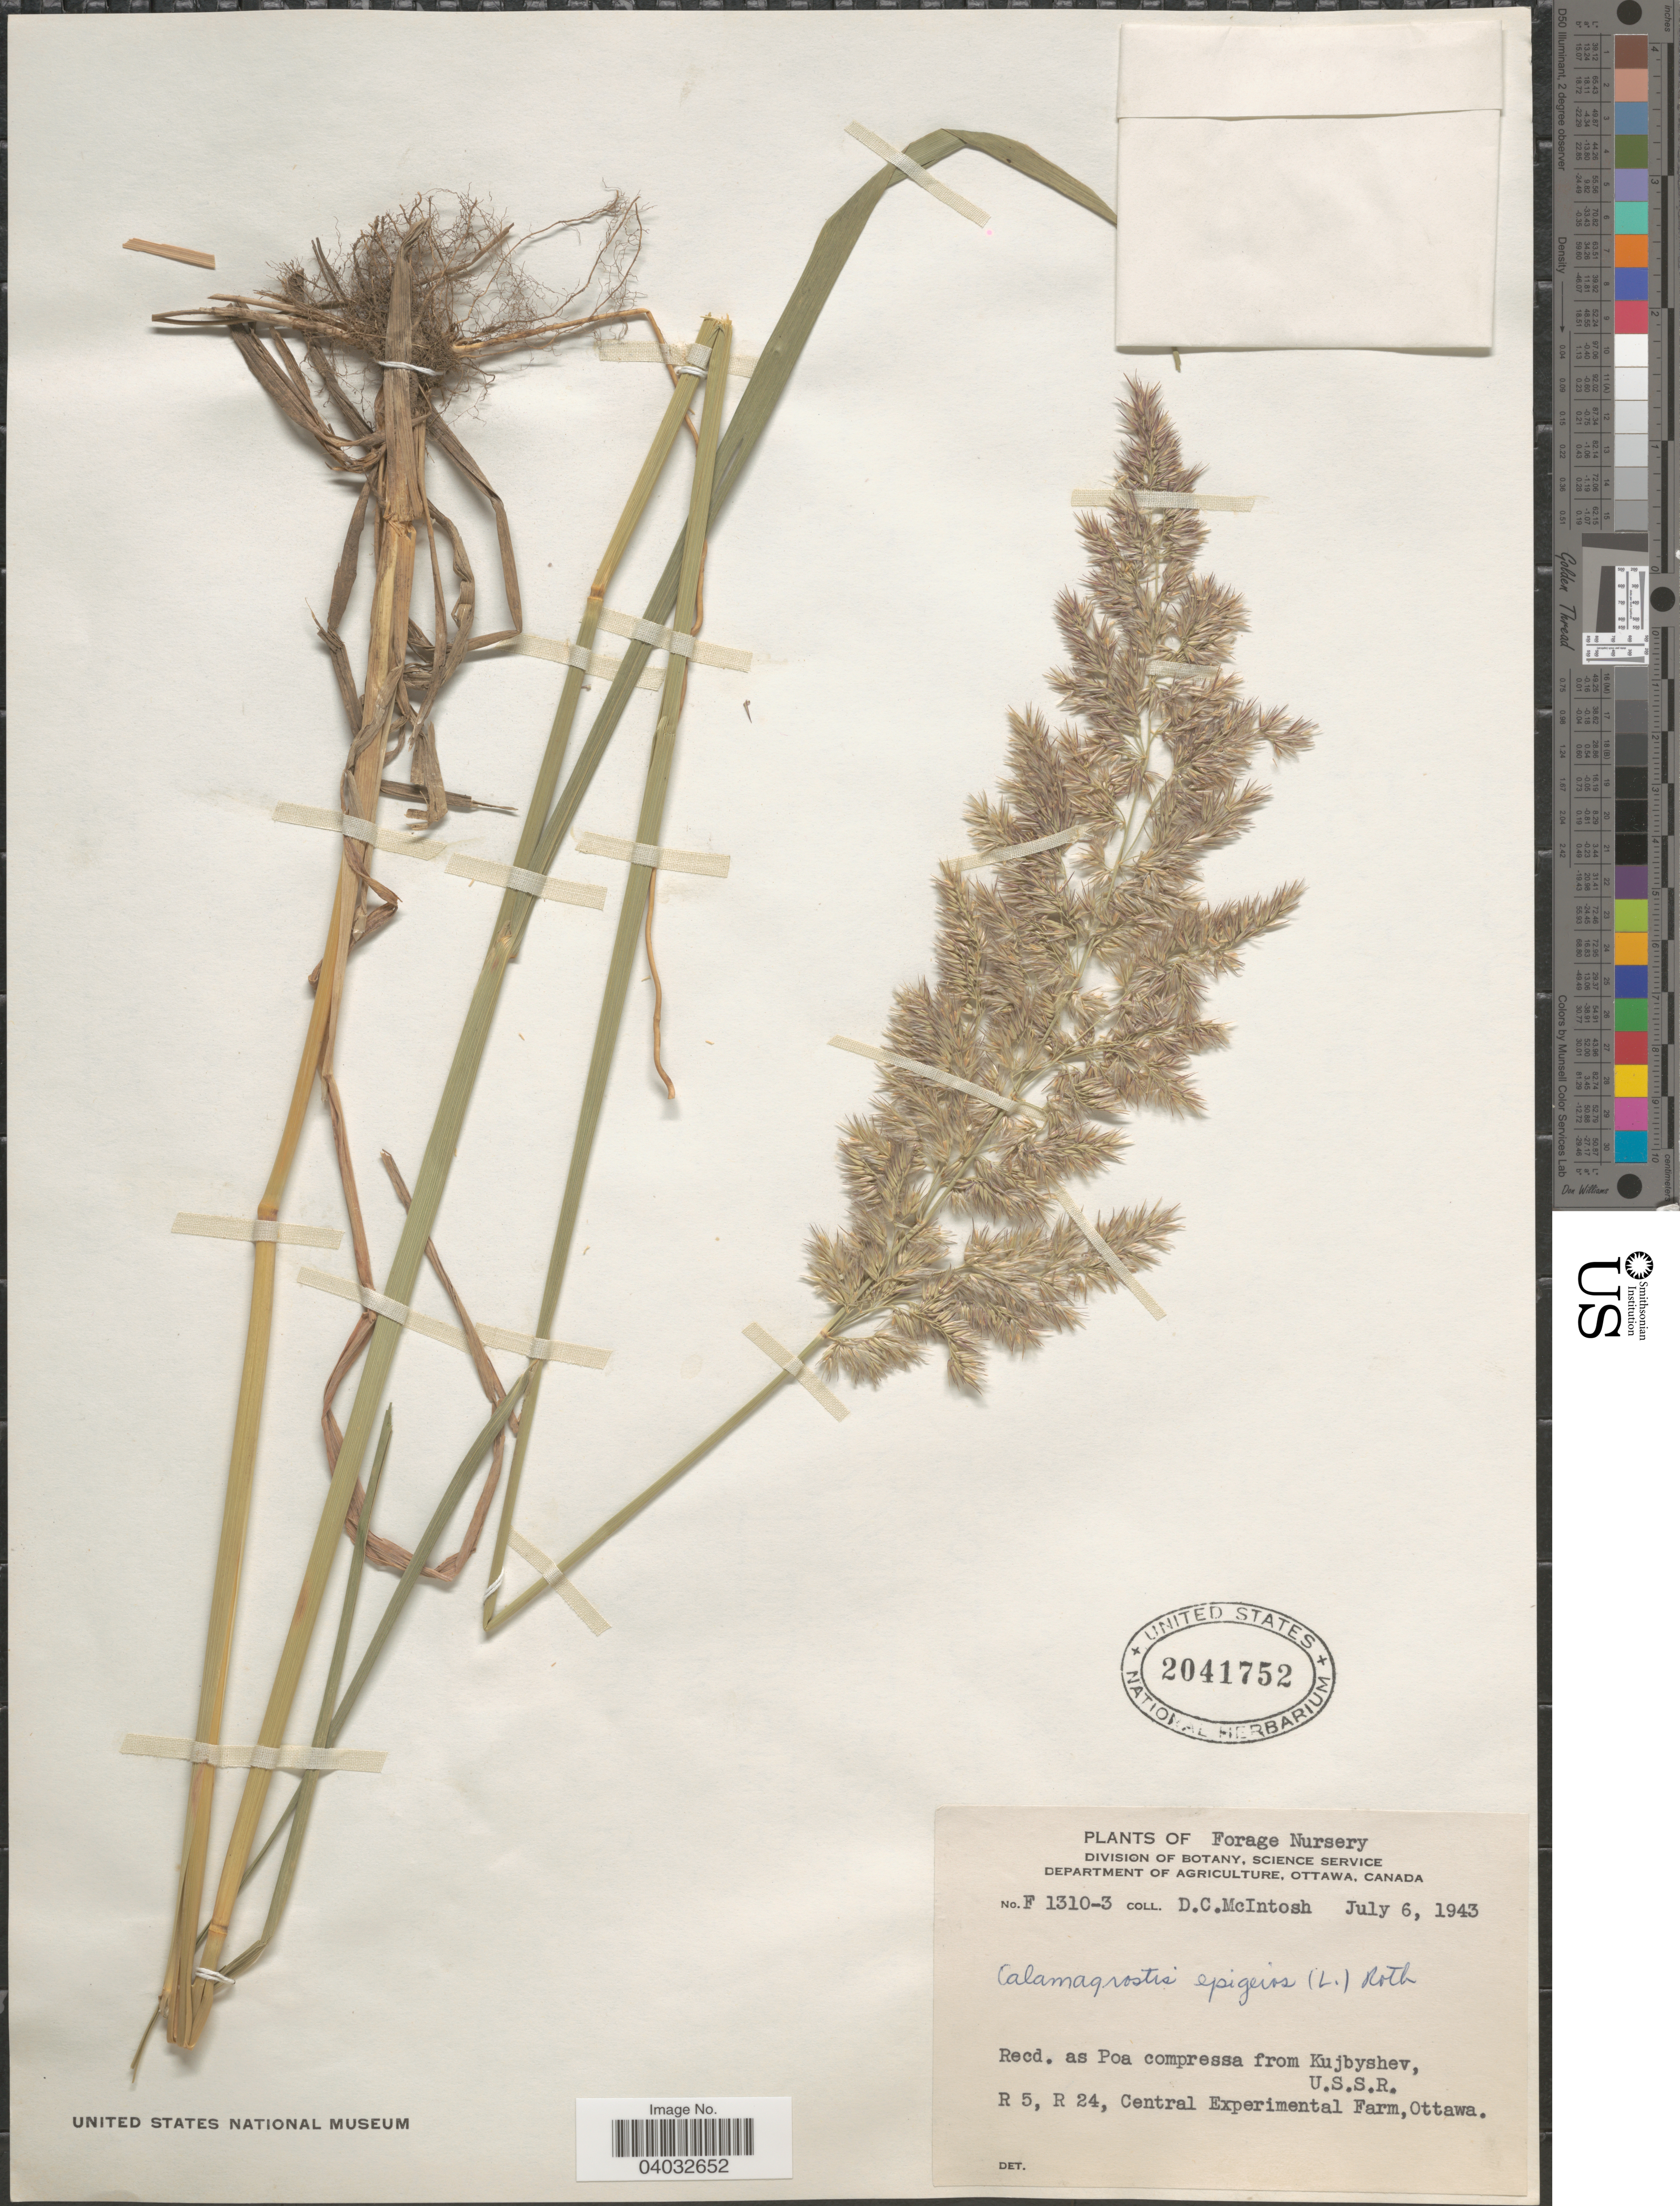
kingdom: Plantae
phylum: Tracheophyta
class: Liliopsida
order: Poales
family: Poaceae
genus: Calamagrostis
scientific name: Calamagrostis epigeios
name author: (L.) Roth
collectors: D. McIntosh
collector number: F1310-3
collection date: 1943-07-06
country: Canada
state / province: Ontario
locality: Forage Nursery. R 5, R 24, Central Experimental Farm, Ottawa.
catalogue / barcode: US 2041752